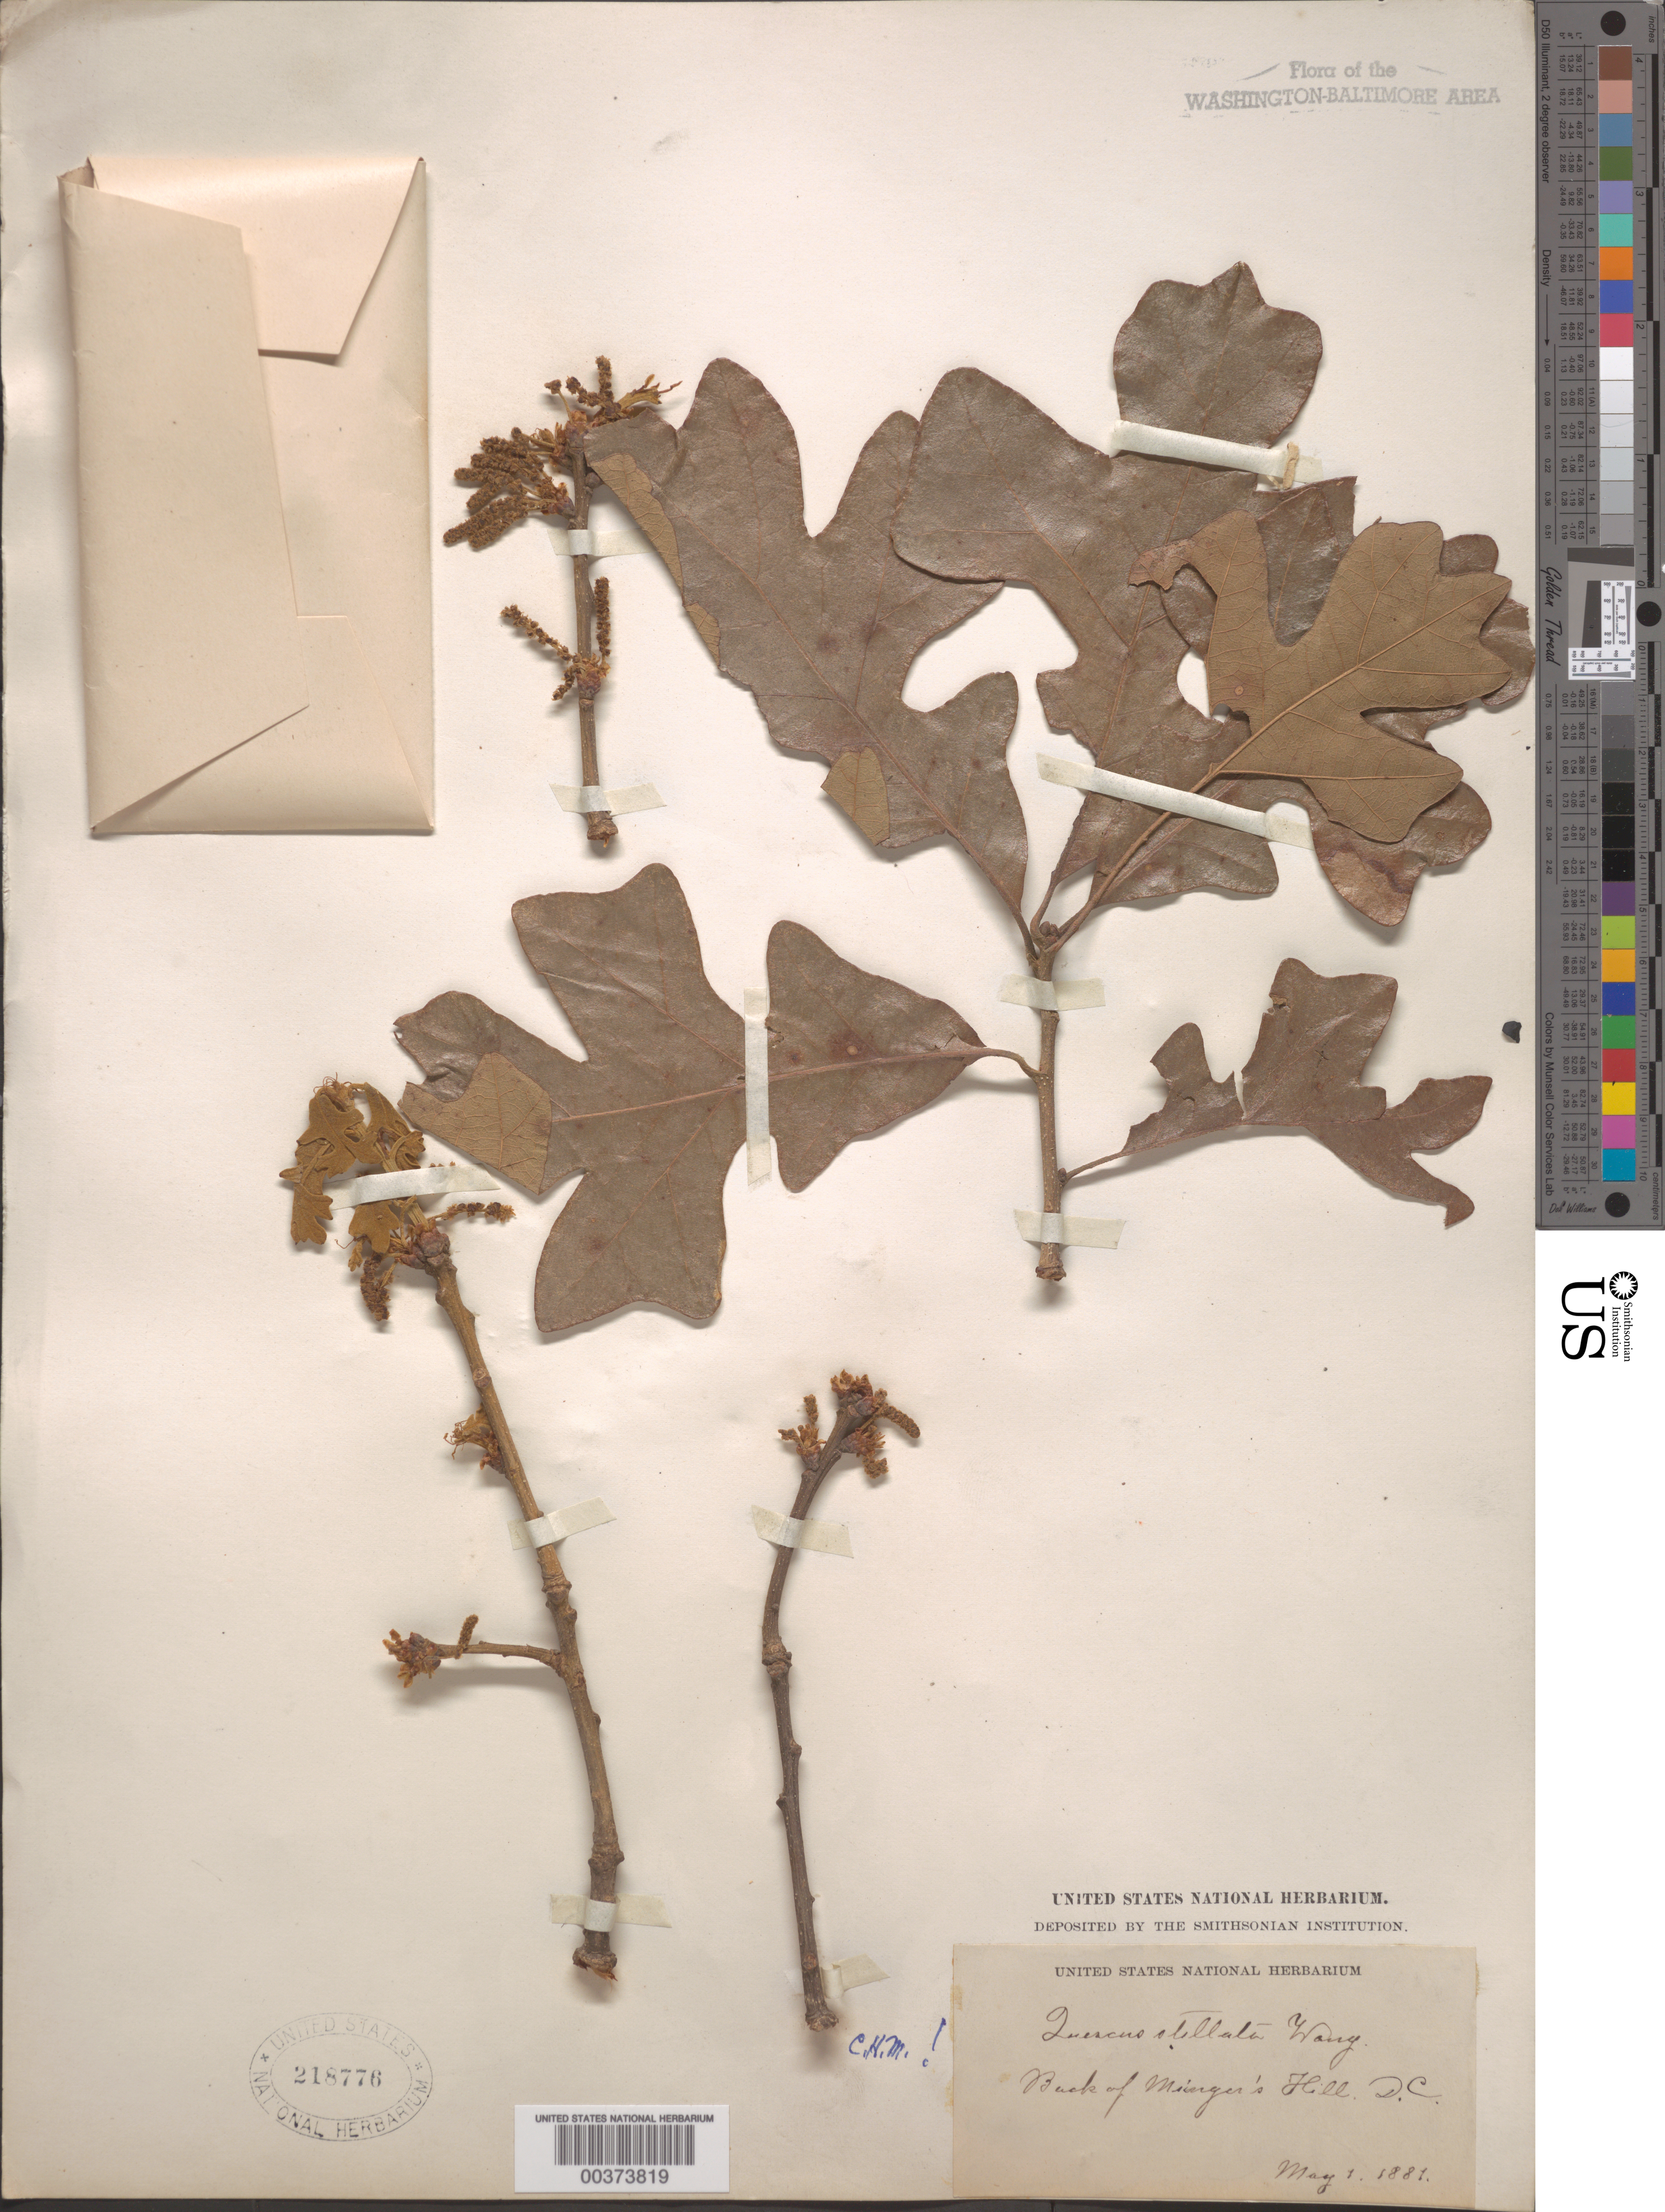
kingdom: Plantae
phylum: Tracheophyta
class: Magnoliopsida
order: Fagales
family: Fagaceae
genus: Quercus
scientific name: Quercus stellata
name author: Wangenh.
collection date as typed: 01 May 1881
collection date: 1881-05-01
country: United States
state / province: District of Columbia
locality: Mungers Hill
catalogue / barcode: US 218776